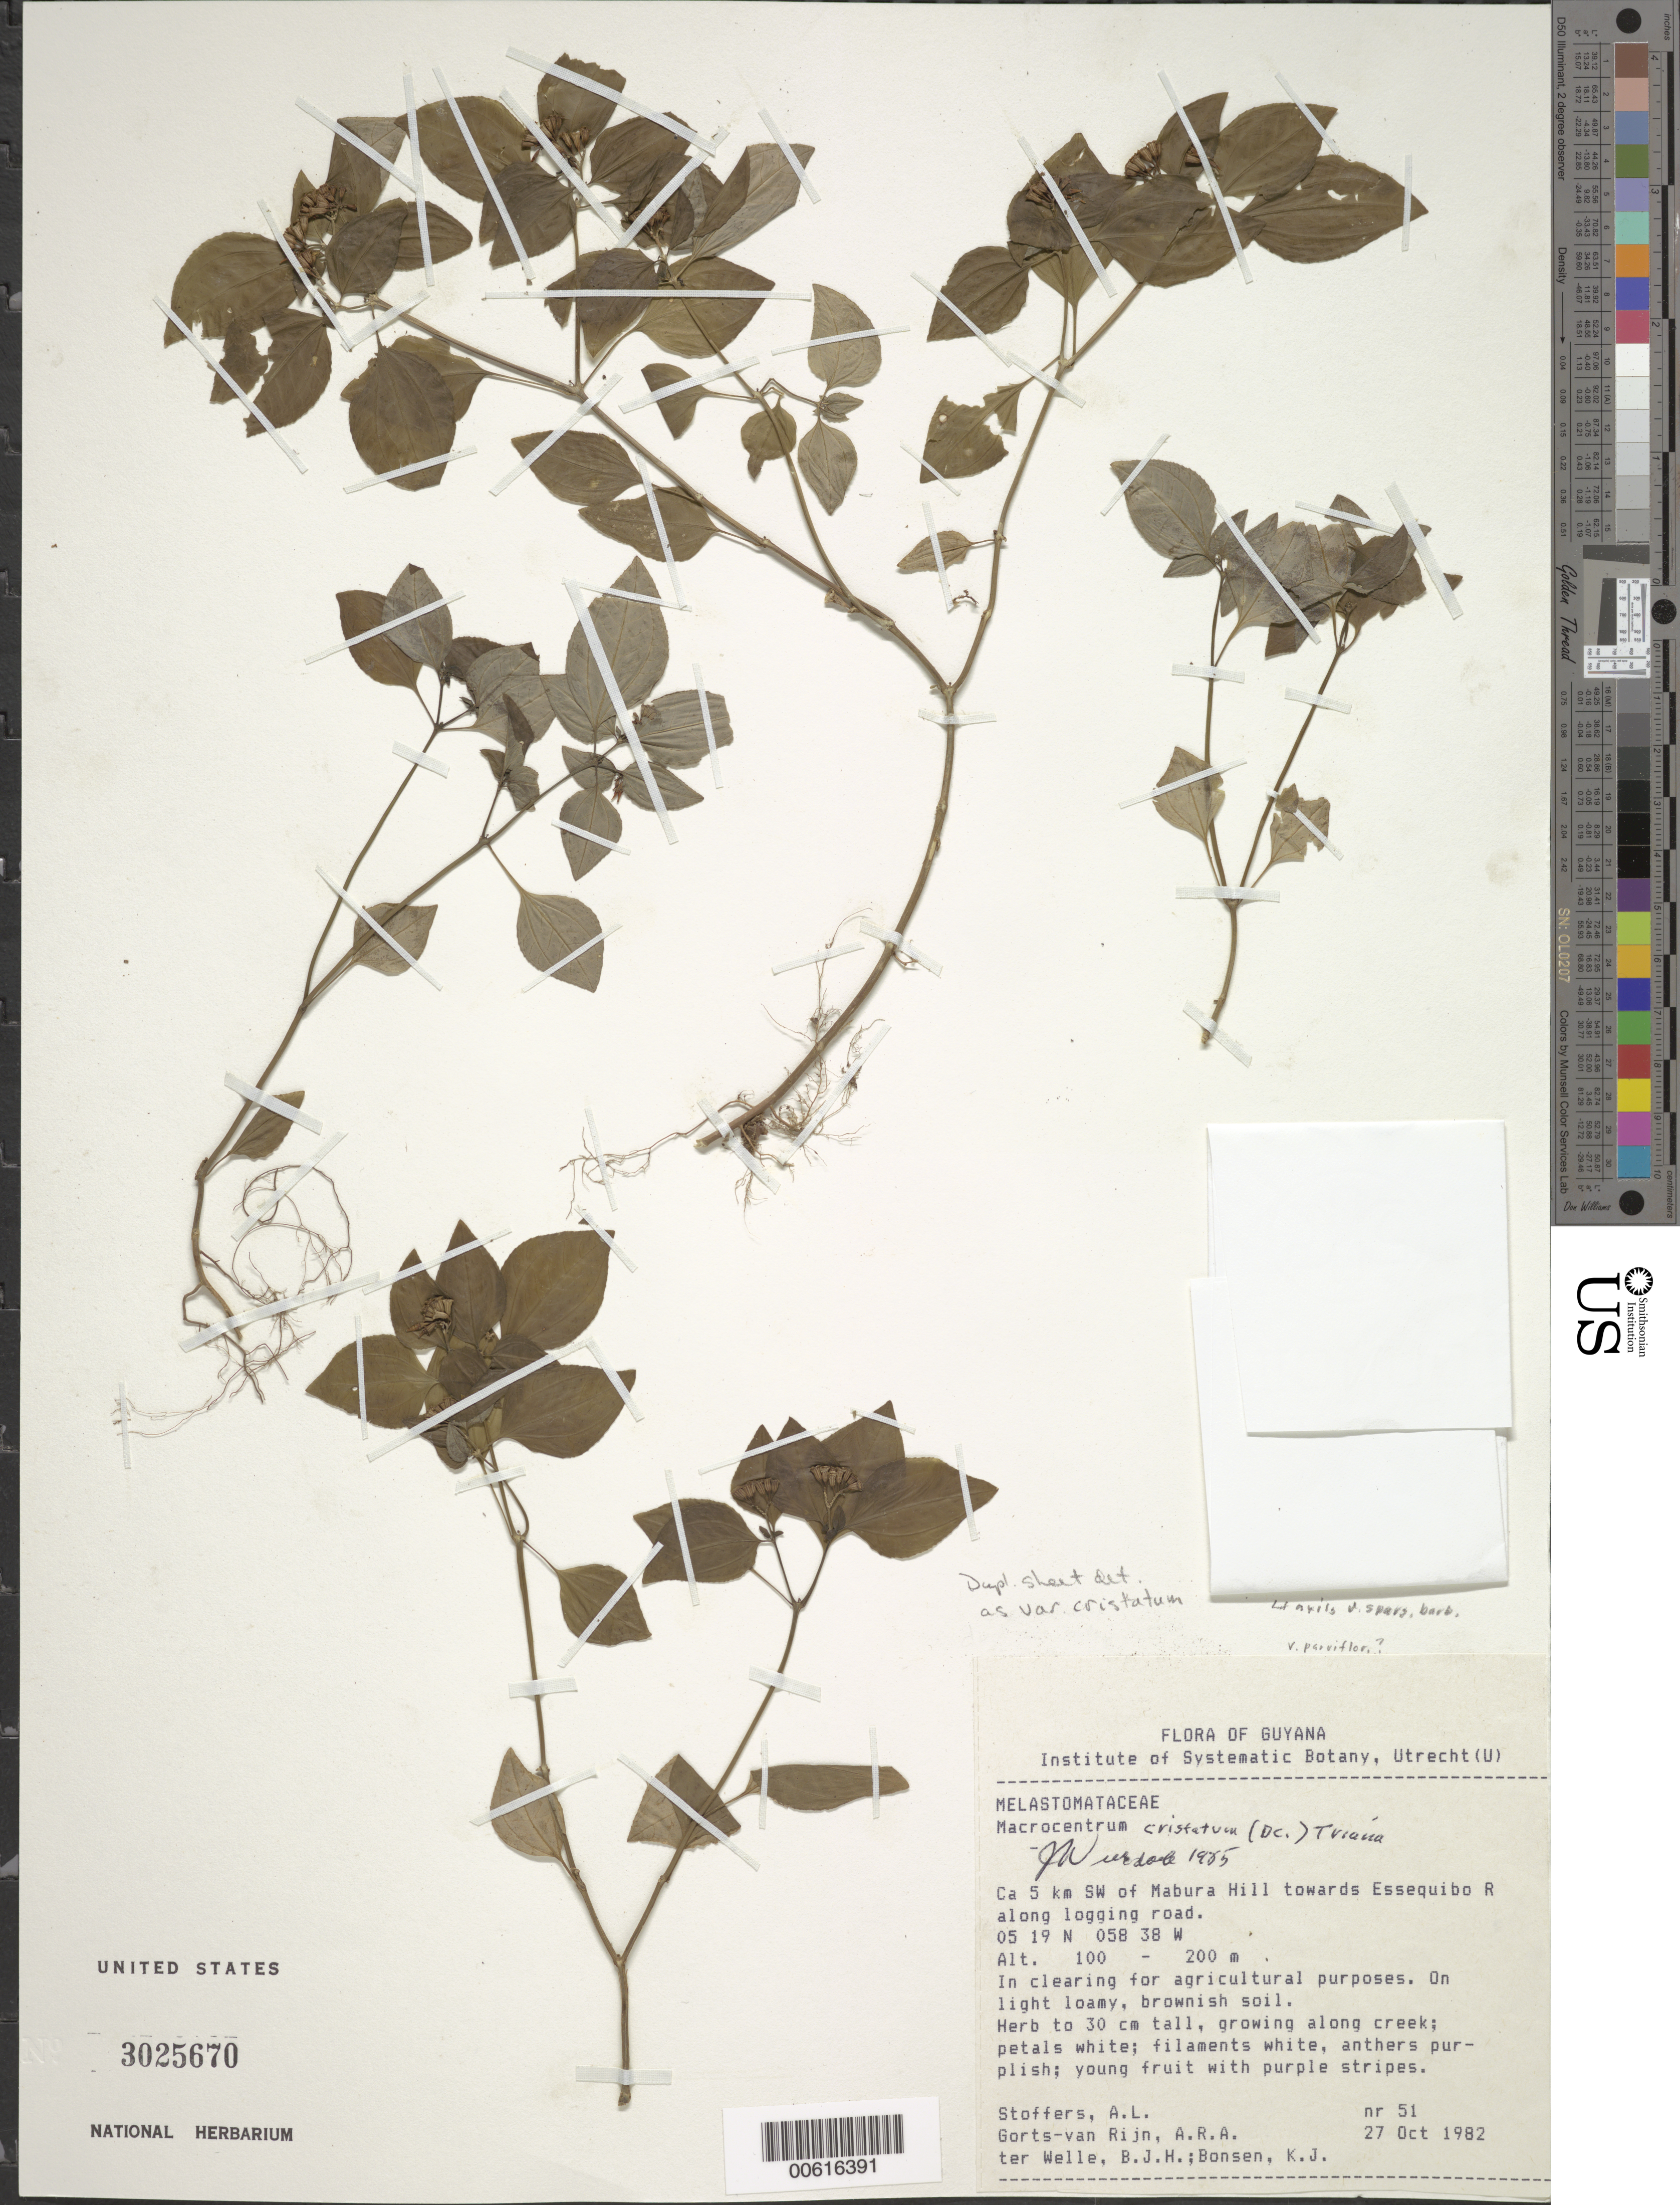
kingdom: Plantae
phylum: Tracheophyta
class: Magnoliopsida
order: Myrtales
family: Melastomataceae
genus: Macrocentrum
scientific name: Macrocentrum cristatum var. parviflorum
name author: (DC.) Cogn.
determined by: Wurdack, John J., (US), US (UNITED STATES)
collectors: A. Stoffers, A. .R. A. Görts-van Rijn, B. Welle & K. Bonsen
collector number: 51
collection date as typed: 27-Oct-82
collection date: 1982-10-27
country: Guyana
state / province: U. Demerara-Berbice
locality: Mabura Hill, 5 km SW of, towards Essequibo R.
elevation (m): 100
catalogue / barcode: US 3025670